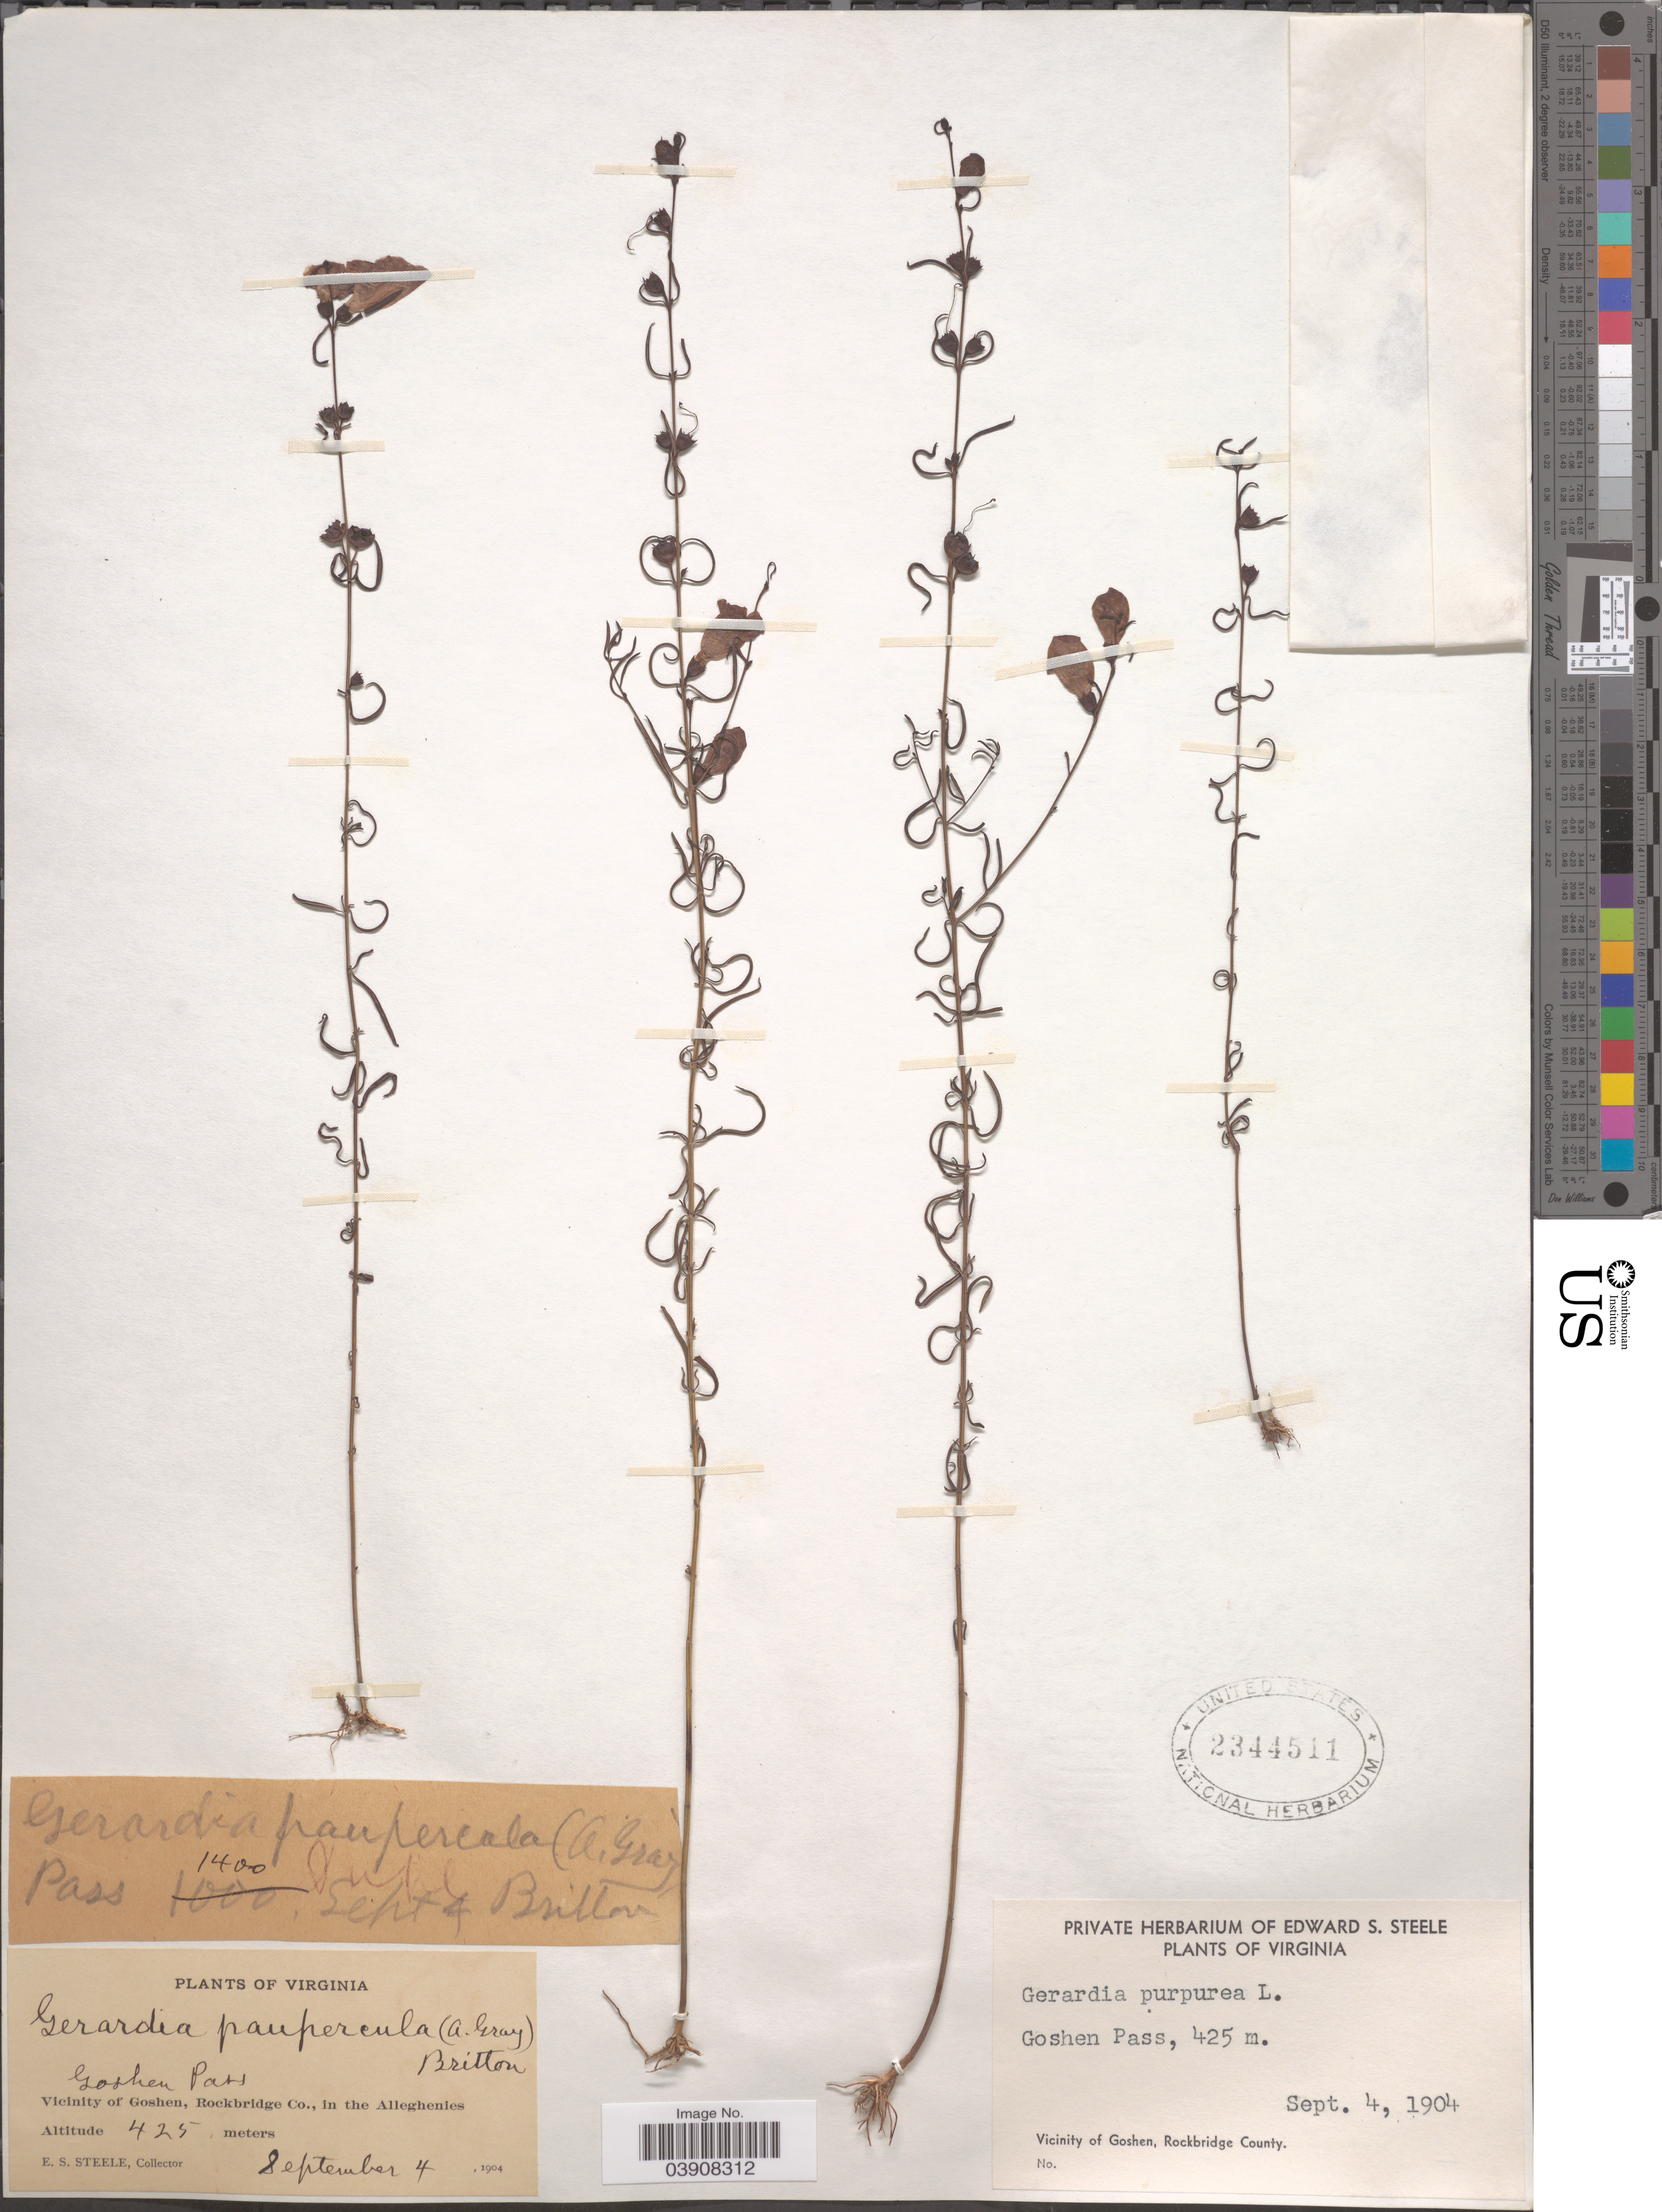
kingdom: Plantae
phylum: Tracheophyta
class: Magnoliopsida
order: Lamiales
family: Orobanchaceae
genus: Agalinis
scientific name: Agalinis purpurea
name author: (L.) Pennell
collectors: E. Steele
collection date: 1904-09-04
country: United States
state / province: Virginia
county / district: Rockbridge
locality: Goshen Part. Vicinity of Goshen, Rockbridge County., in the Alleghenies. Goshen Pass.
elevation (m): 425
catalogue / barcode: US 2344511